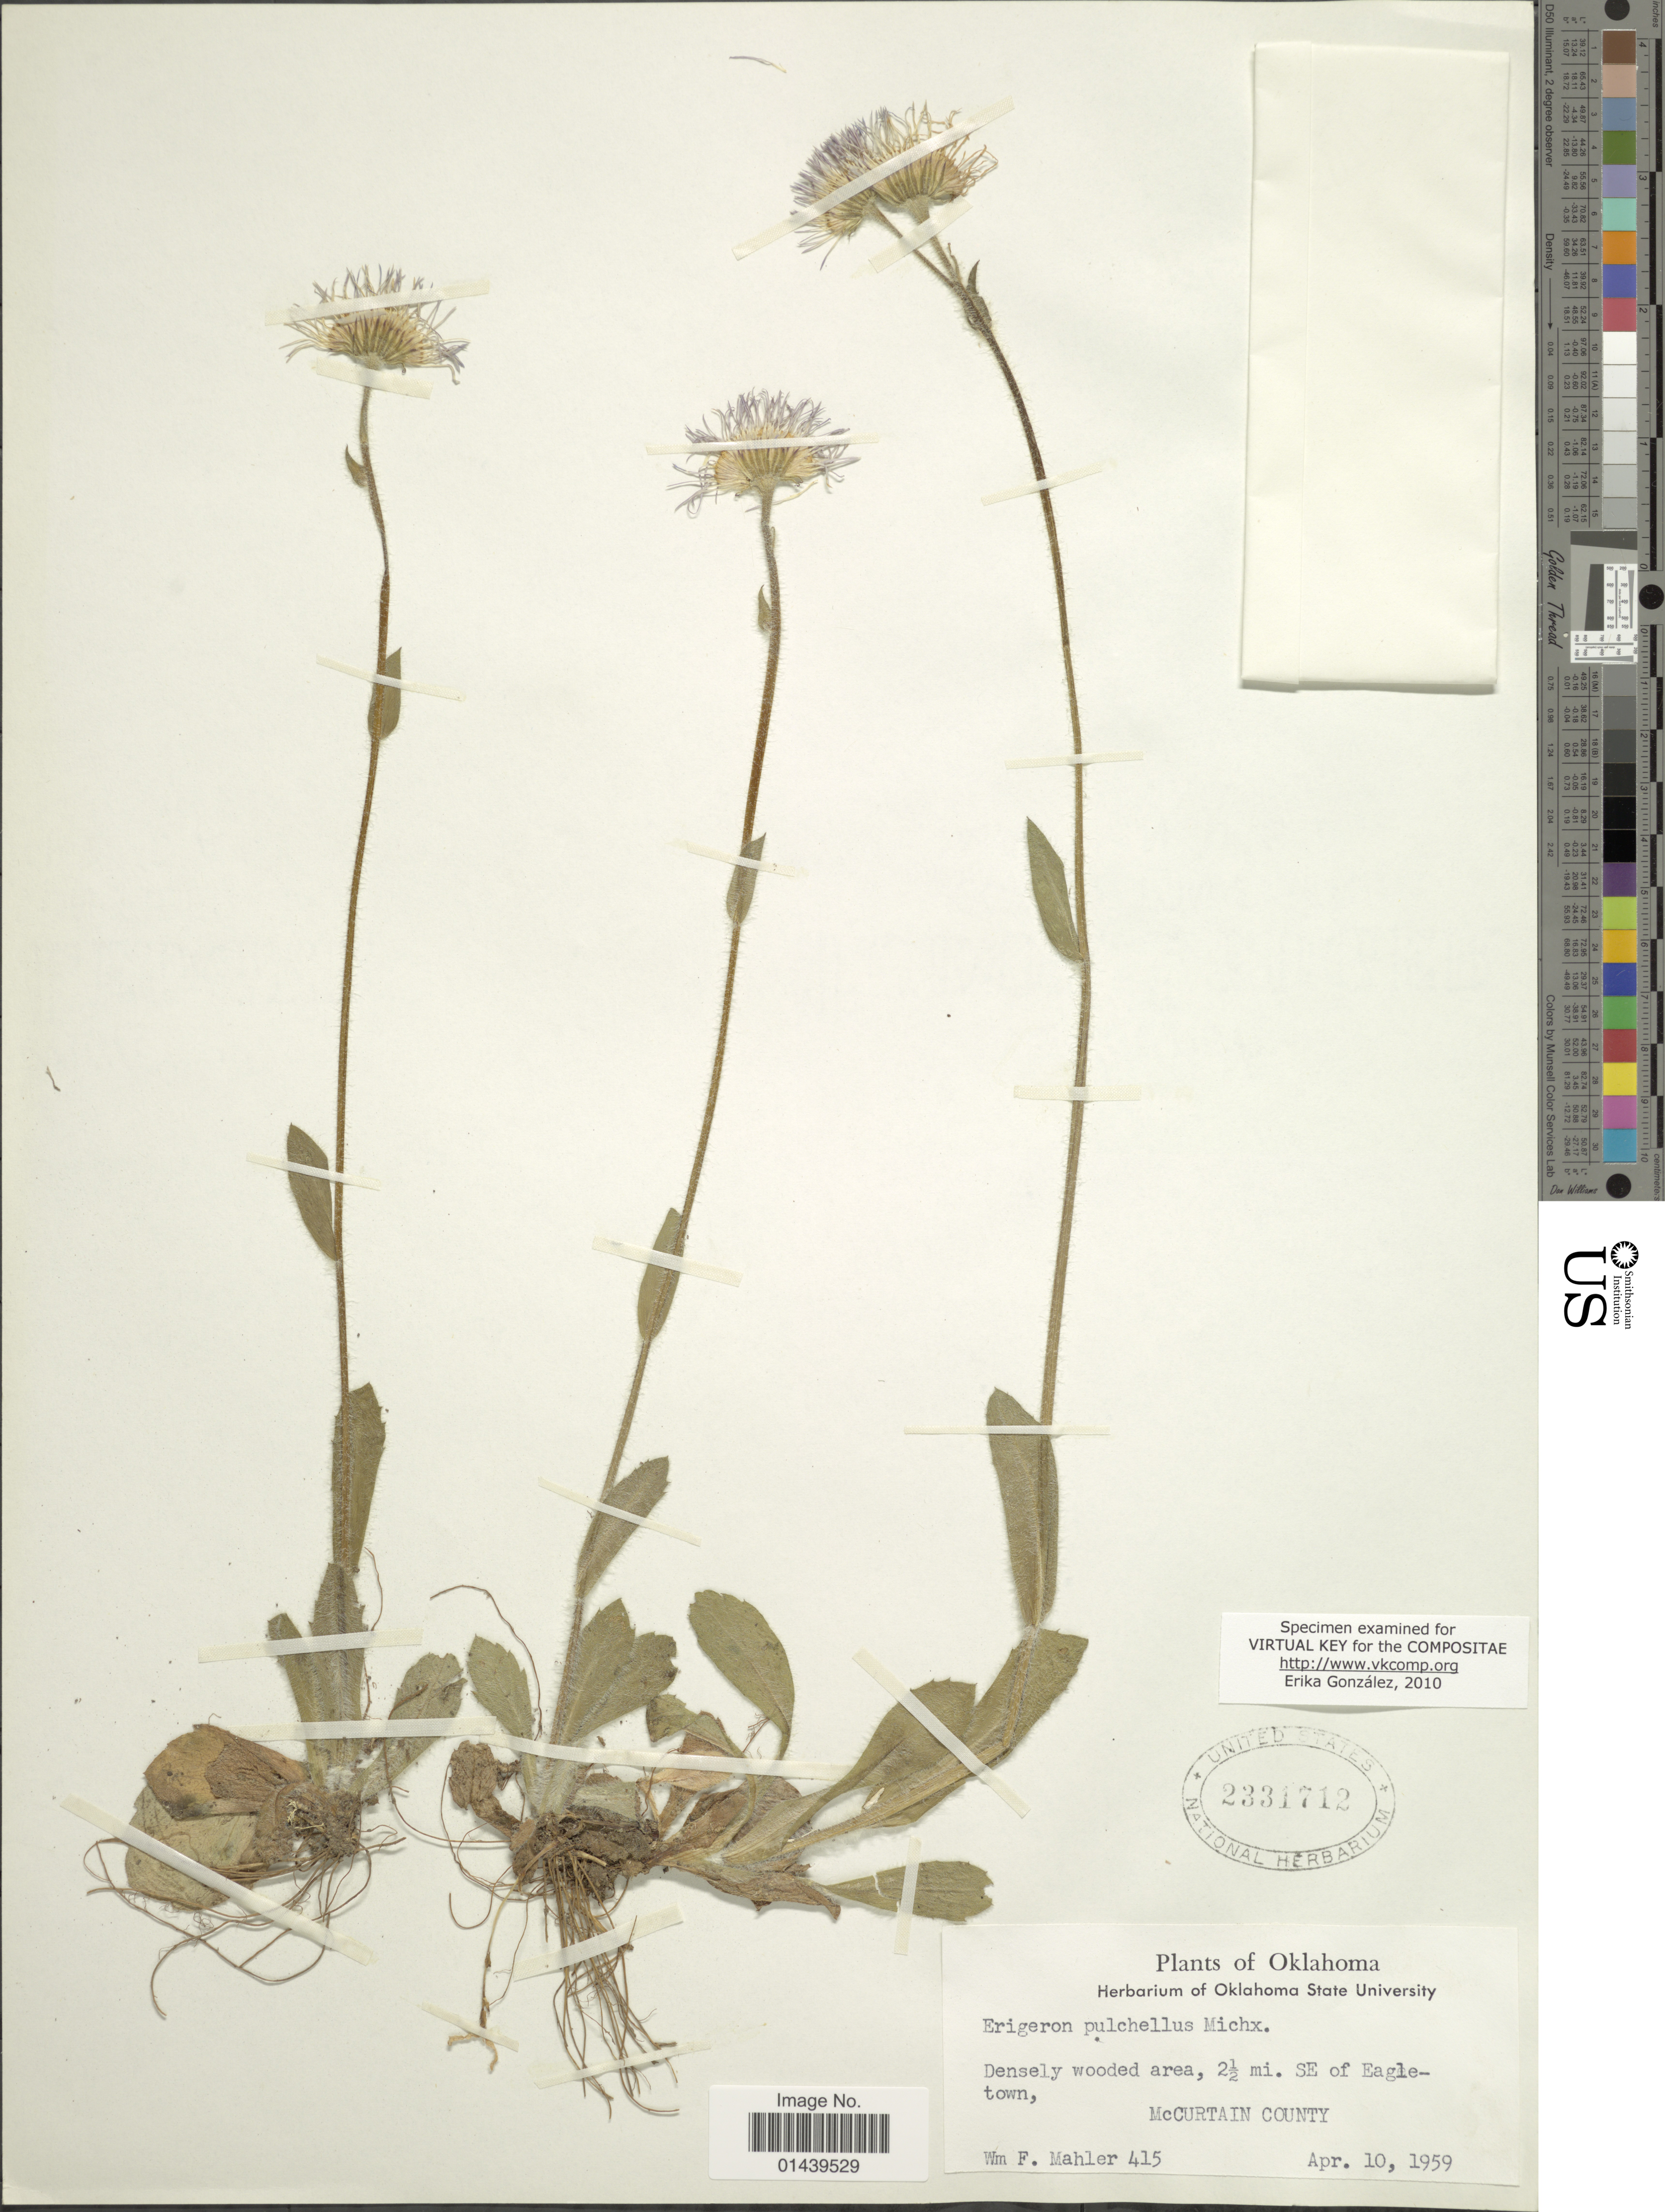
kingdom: Plantae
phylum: Tracheophyta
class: Magnoliopsida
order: Asterales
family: Asteraceae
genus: Erigeron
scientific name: Erigeron pulchellus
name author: Michx.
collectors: W. F. Mahler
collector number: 415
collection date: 1959-04-10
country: United States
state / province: Oklahoma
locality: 2½ mi. SE of Eagletown, McCurtain County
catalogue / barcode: US 2331712